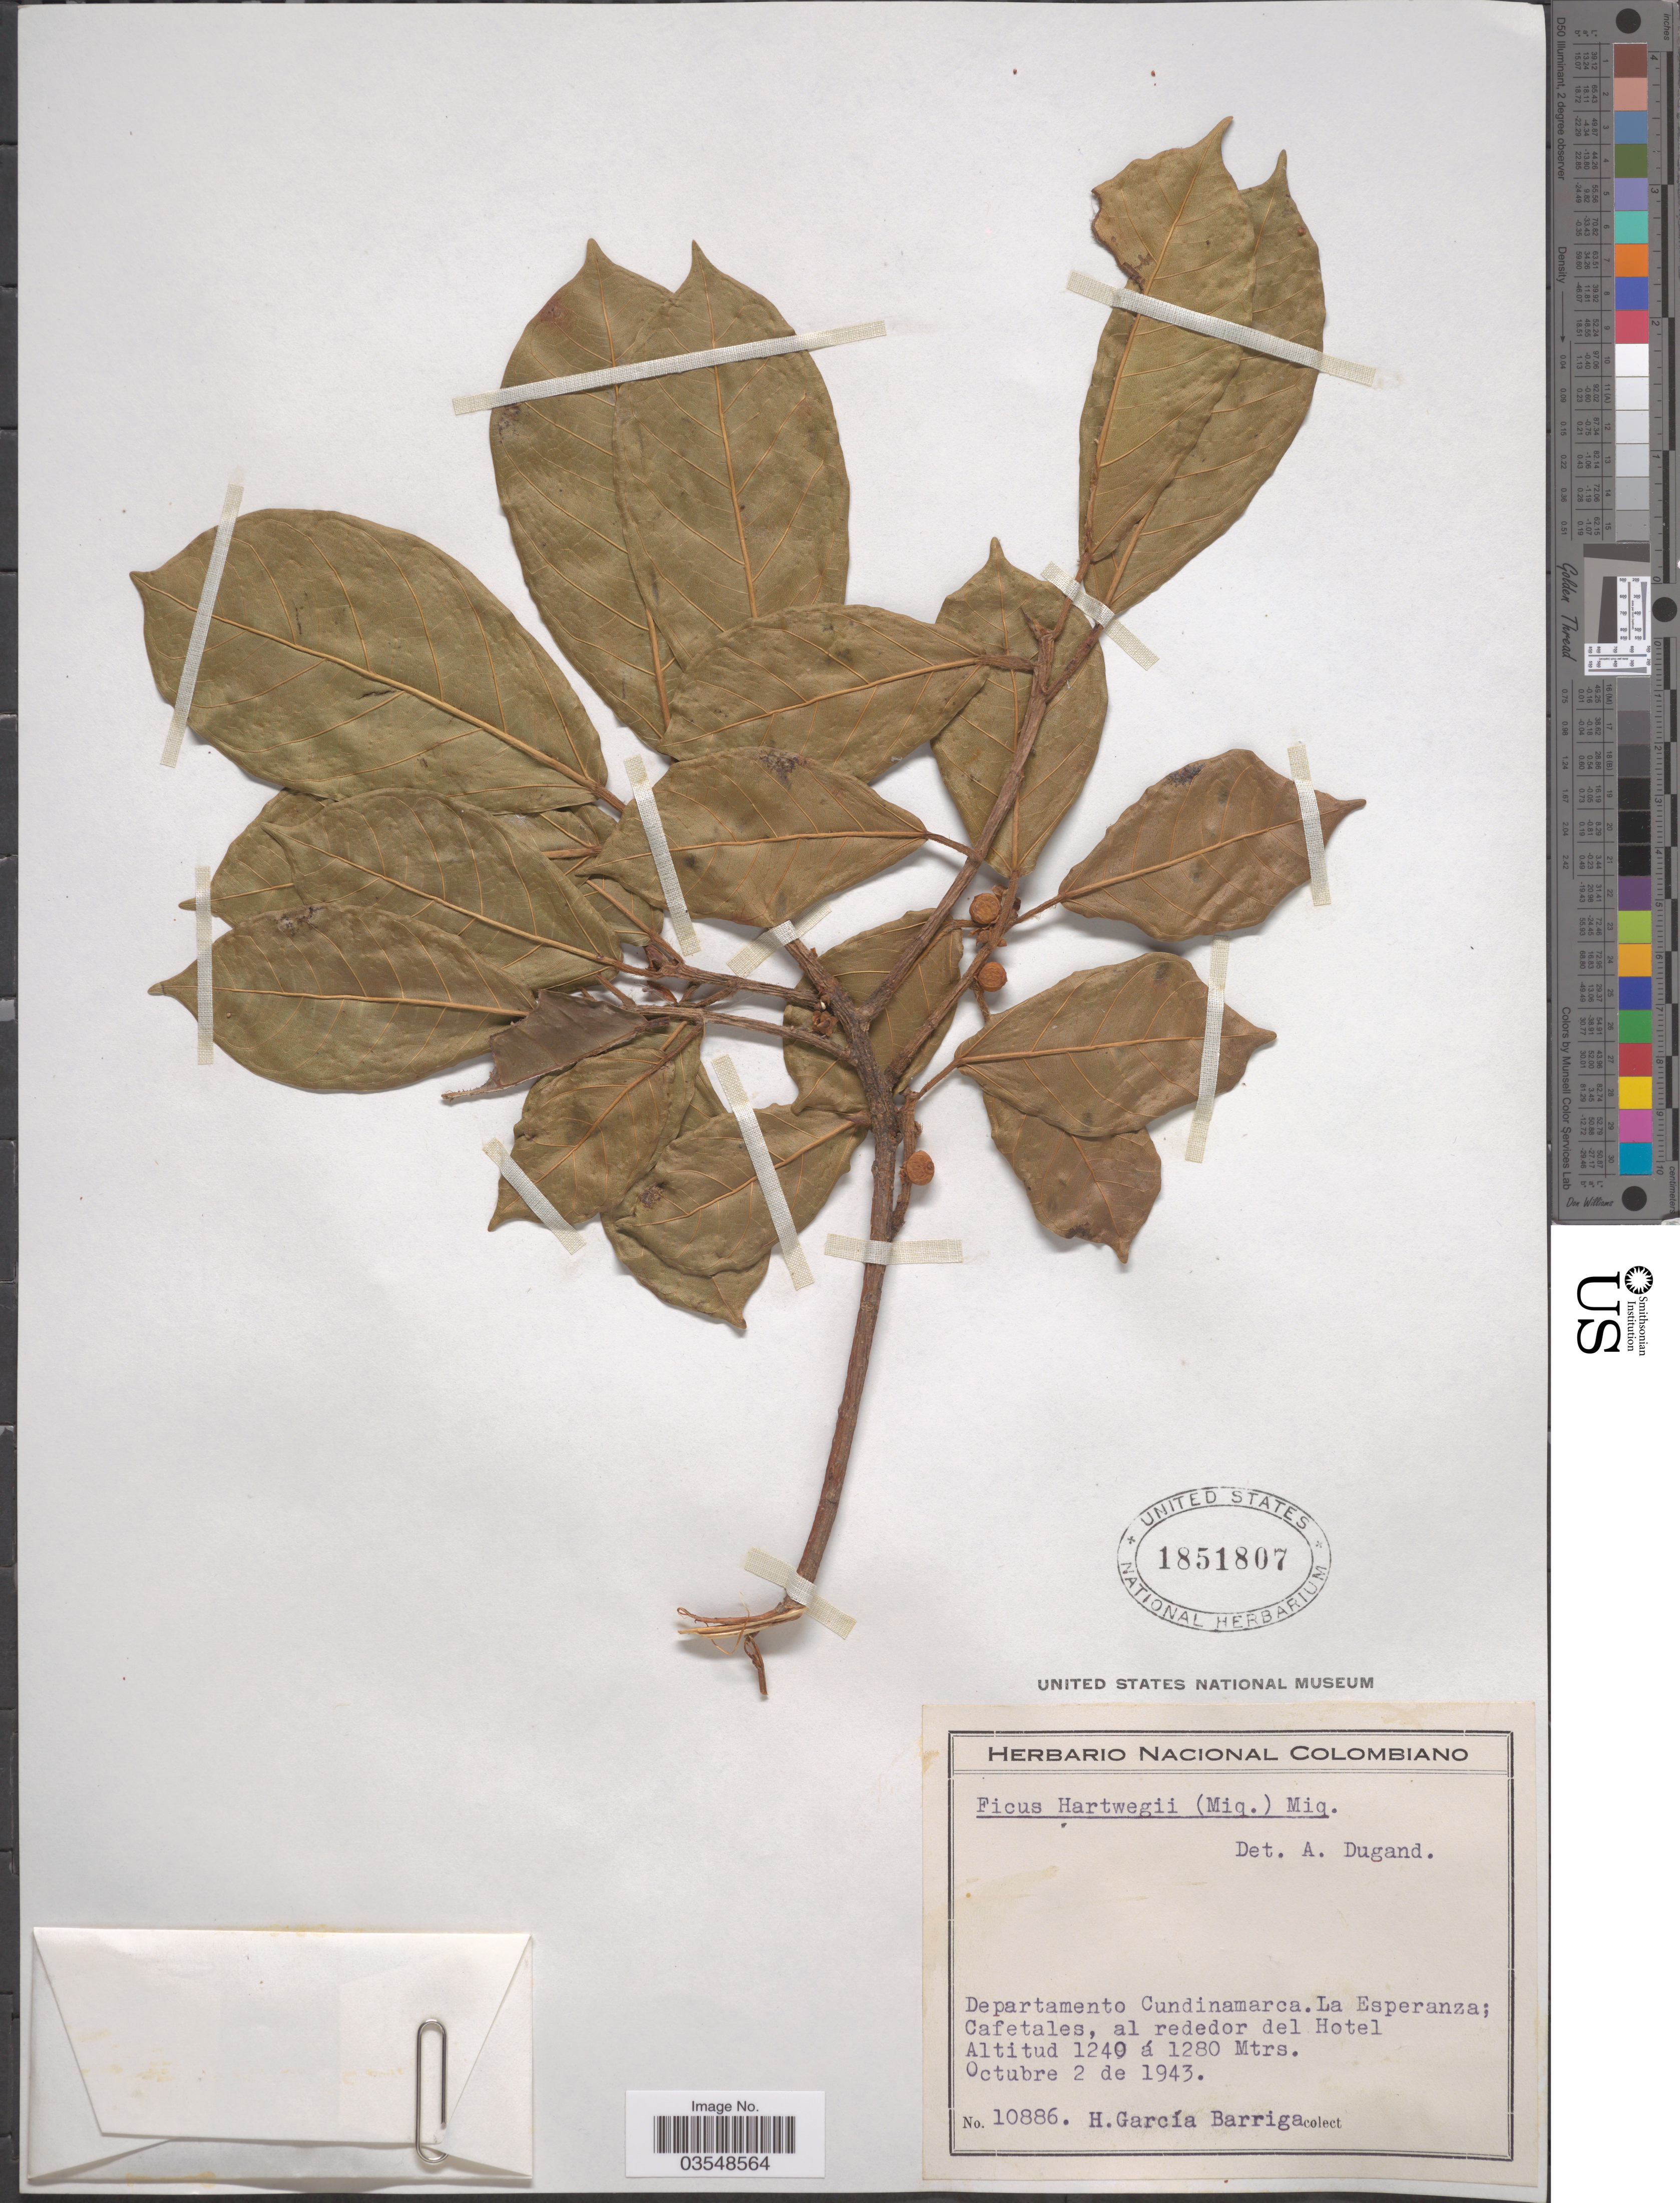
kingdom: Plantae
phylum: Tracheophyta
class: Magnoliopsida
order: Rosales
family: Moraceae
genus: Ficus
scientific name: Ficus hartwegii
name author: (Miq.) Miq.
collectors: H. García Barriga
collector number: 10886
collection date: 1943-10-02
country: Colombia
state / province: Cundinamarca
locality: Departamento Cundinamarca. La Esperanza; Cafetales, al rededor del Hotel.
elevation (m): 1240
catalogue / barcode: US 1851807